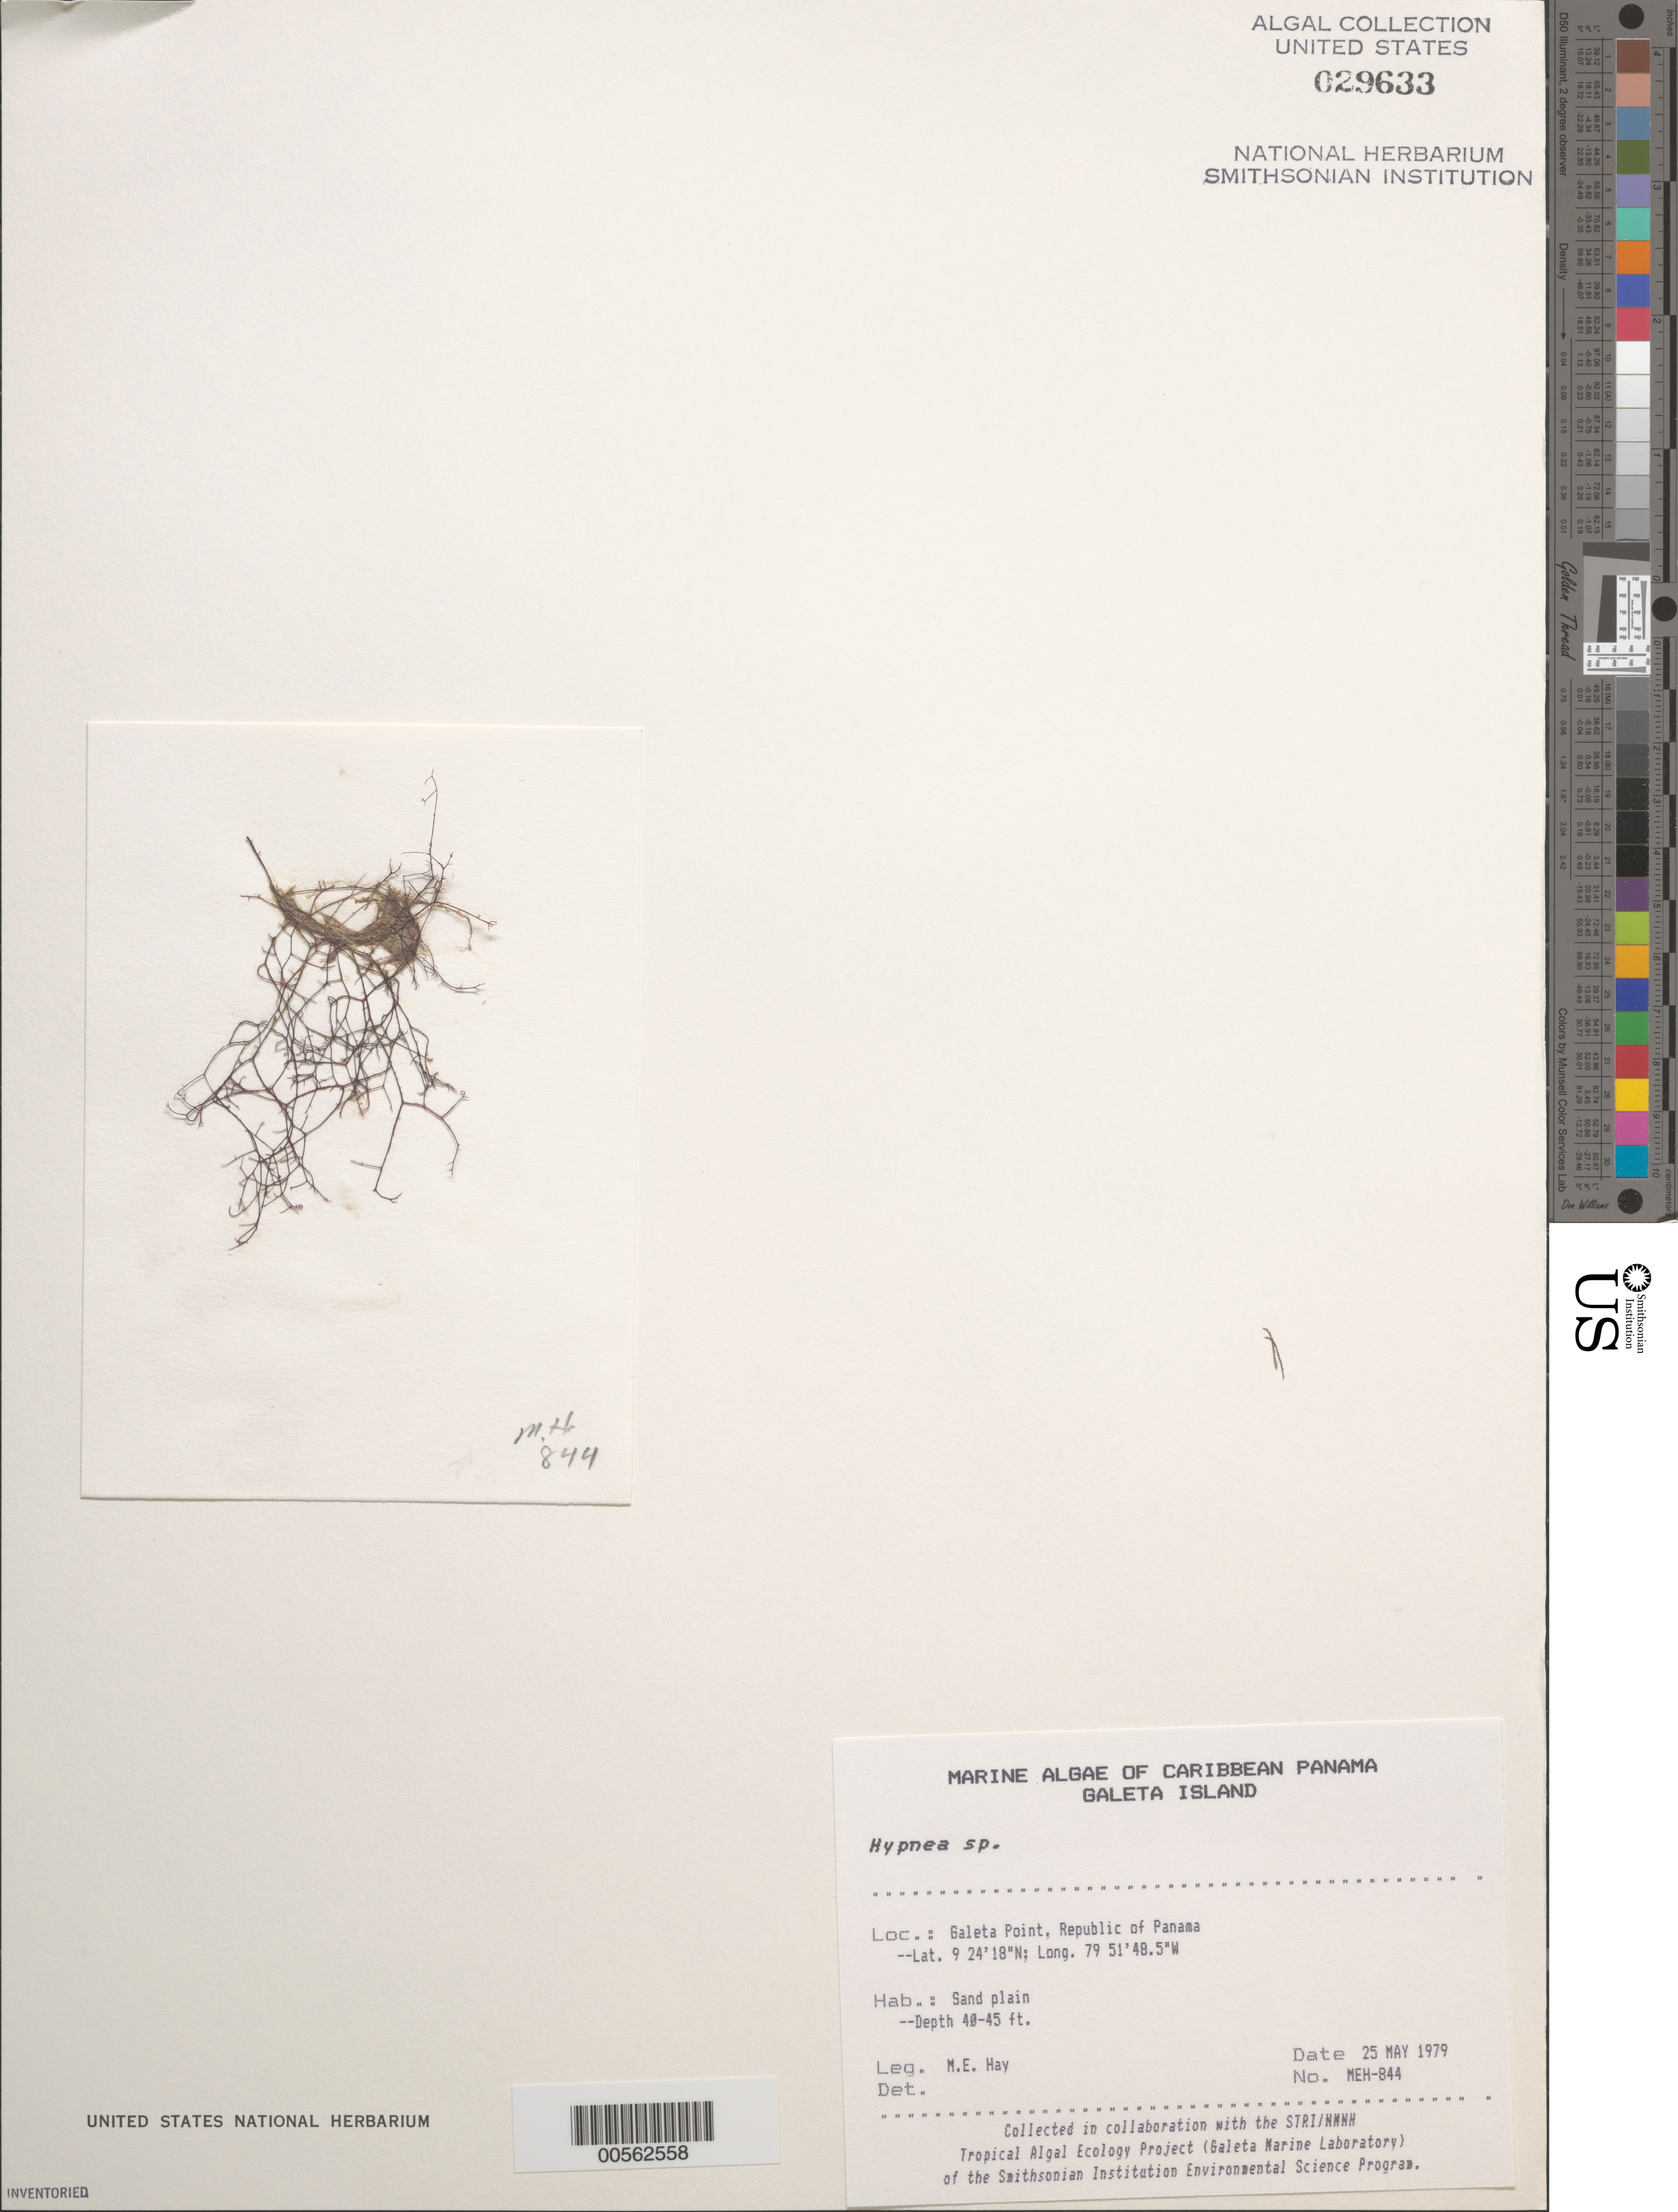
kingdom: Plantae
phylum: Rhodophyta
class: Florideophyceae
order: Gigartinales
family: Cystocloniaceae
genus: Hypnea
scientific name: Hypnea sp.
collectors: M. E. Hay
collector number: MEH-844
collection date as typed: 25 May 1979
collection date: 1979-05-25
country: Panama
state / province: Colón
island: Galeta Island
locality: Galeta Point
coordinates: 9 24' 18" N, 79 51' 48.5" W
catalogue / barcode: US 29633